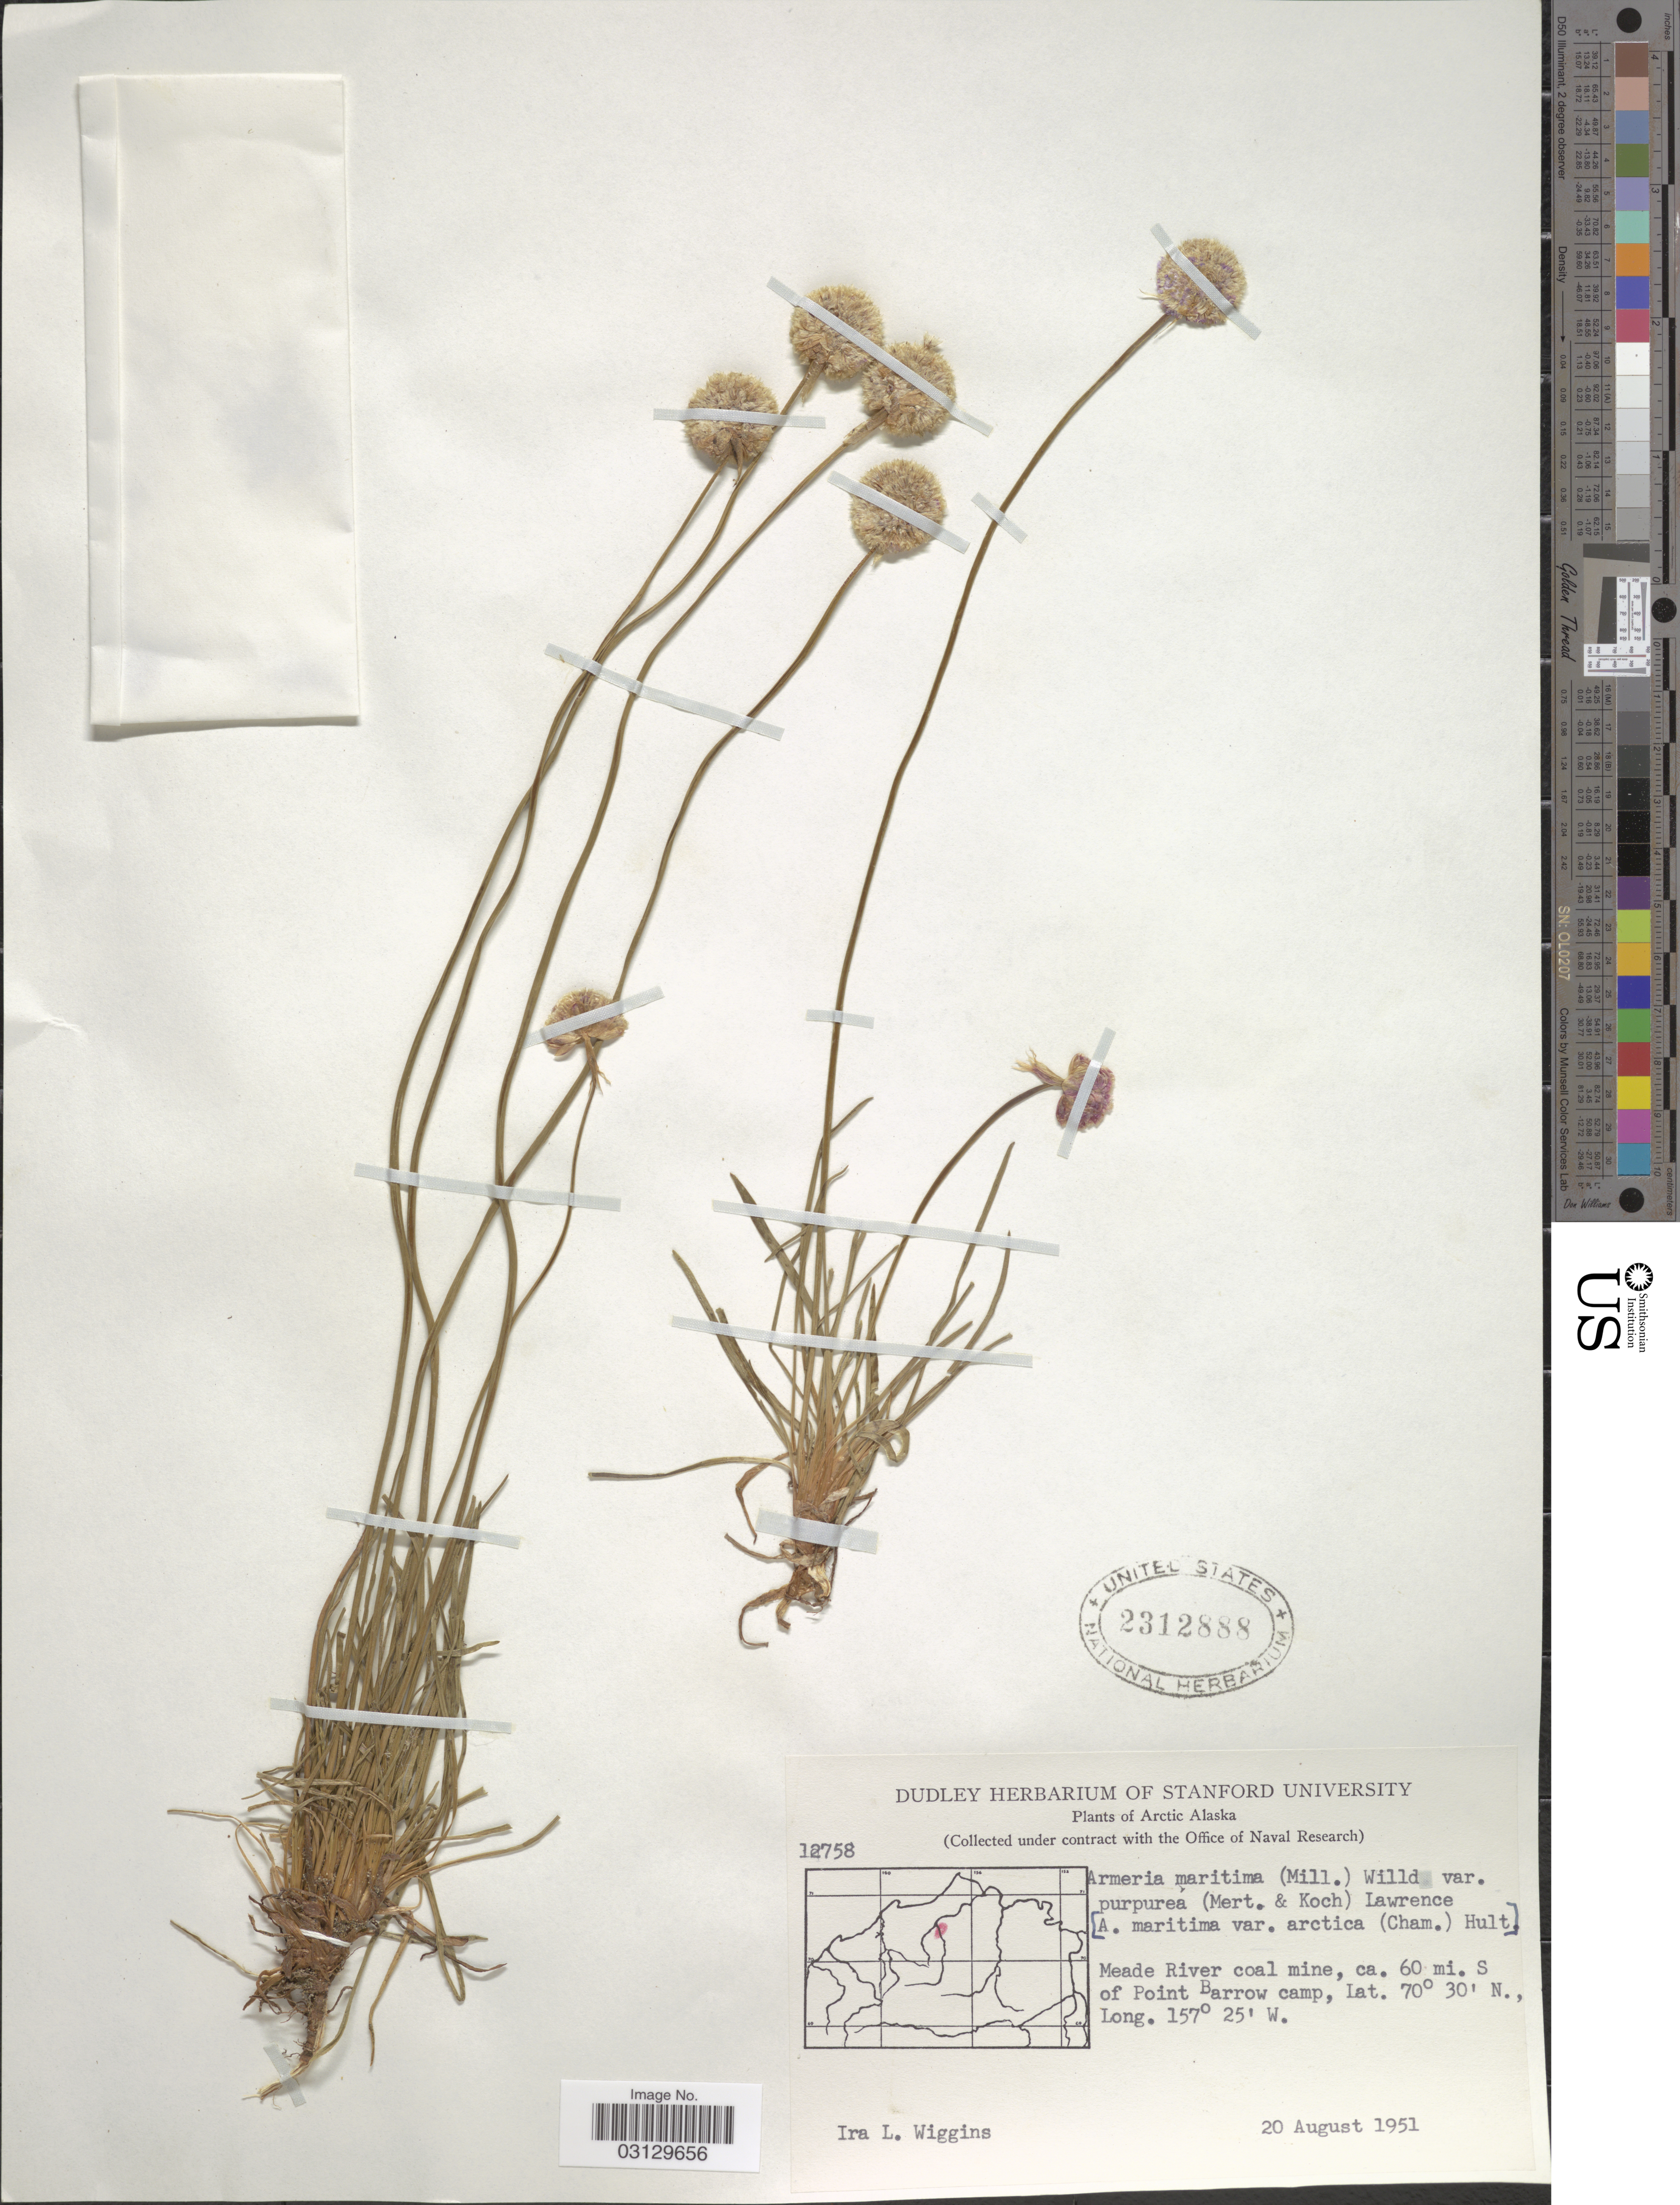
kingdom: Plantae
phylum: Tracheophyta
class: Magnoliopsida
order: Caryophyllales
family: Plumbaginaceae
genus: Armeria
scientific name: Armeria maritima subsp. sibirica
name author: (Turcz. ex Boiss.) Nyman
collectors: I. L. Wiggins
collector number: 12758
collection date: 1951-08-20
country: United States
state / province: Alaska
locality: Arctic Alaska. Meade River coal mine, ca. 60 mi. S of Point Barrow camp.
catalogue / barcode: US 2312888